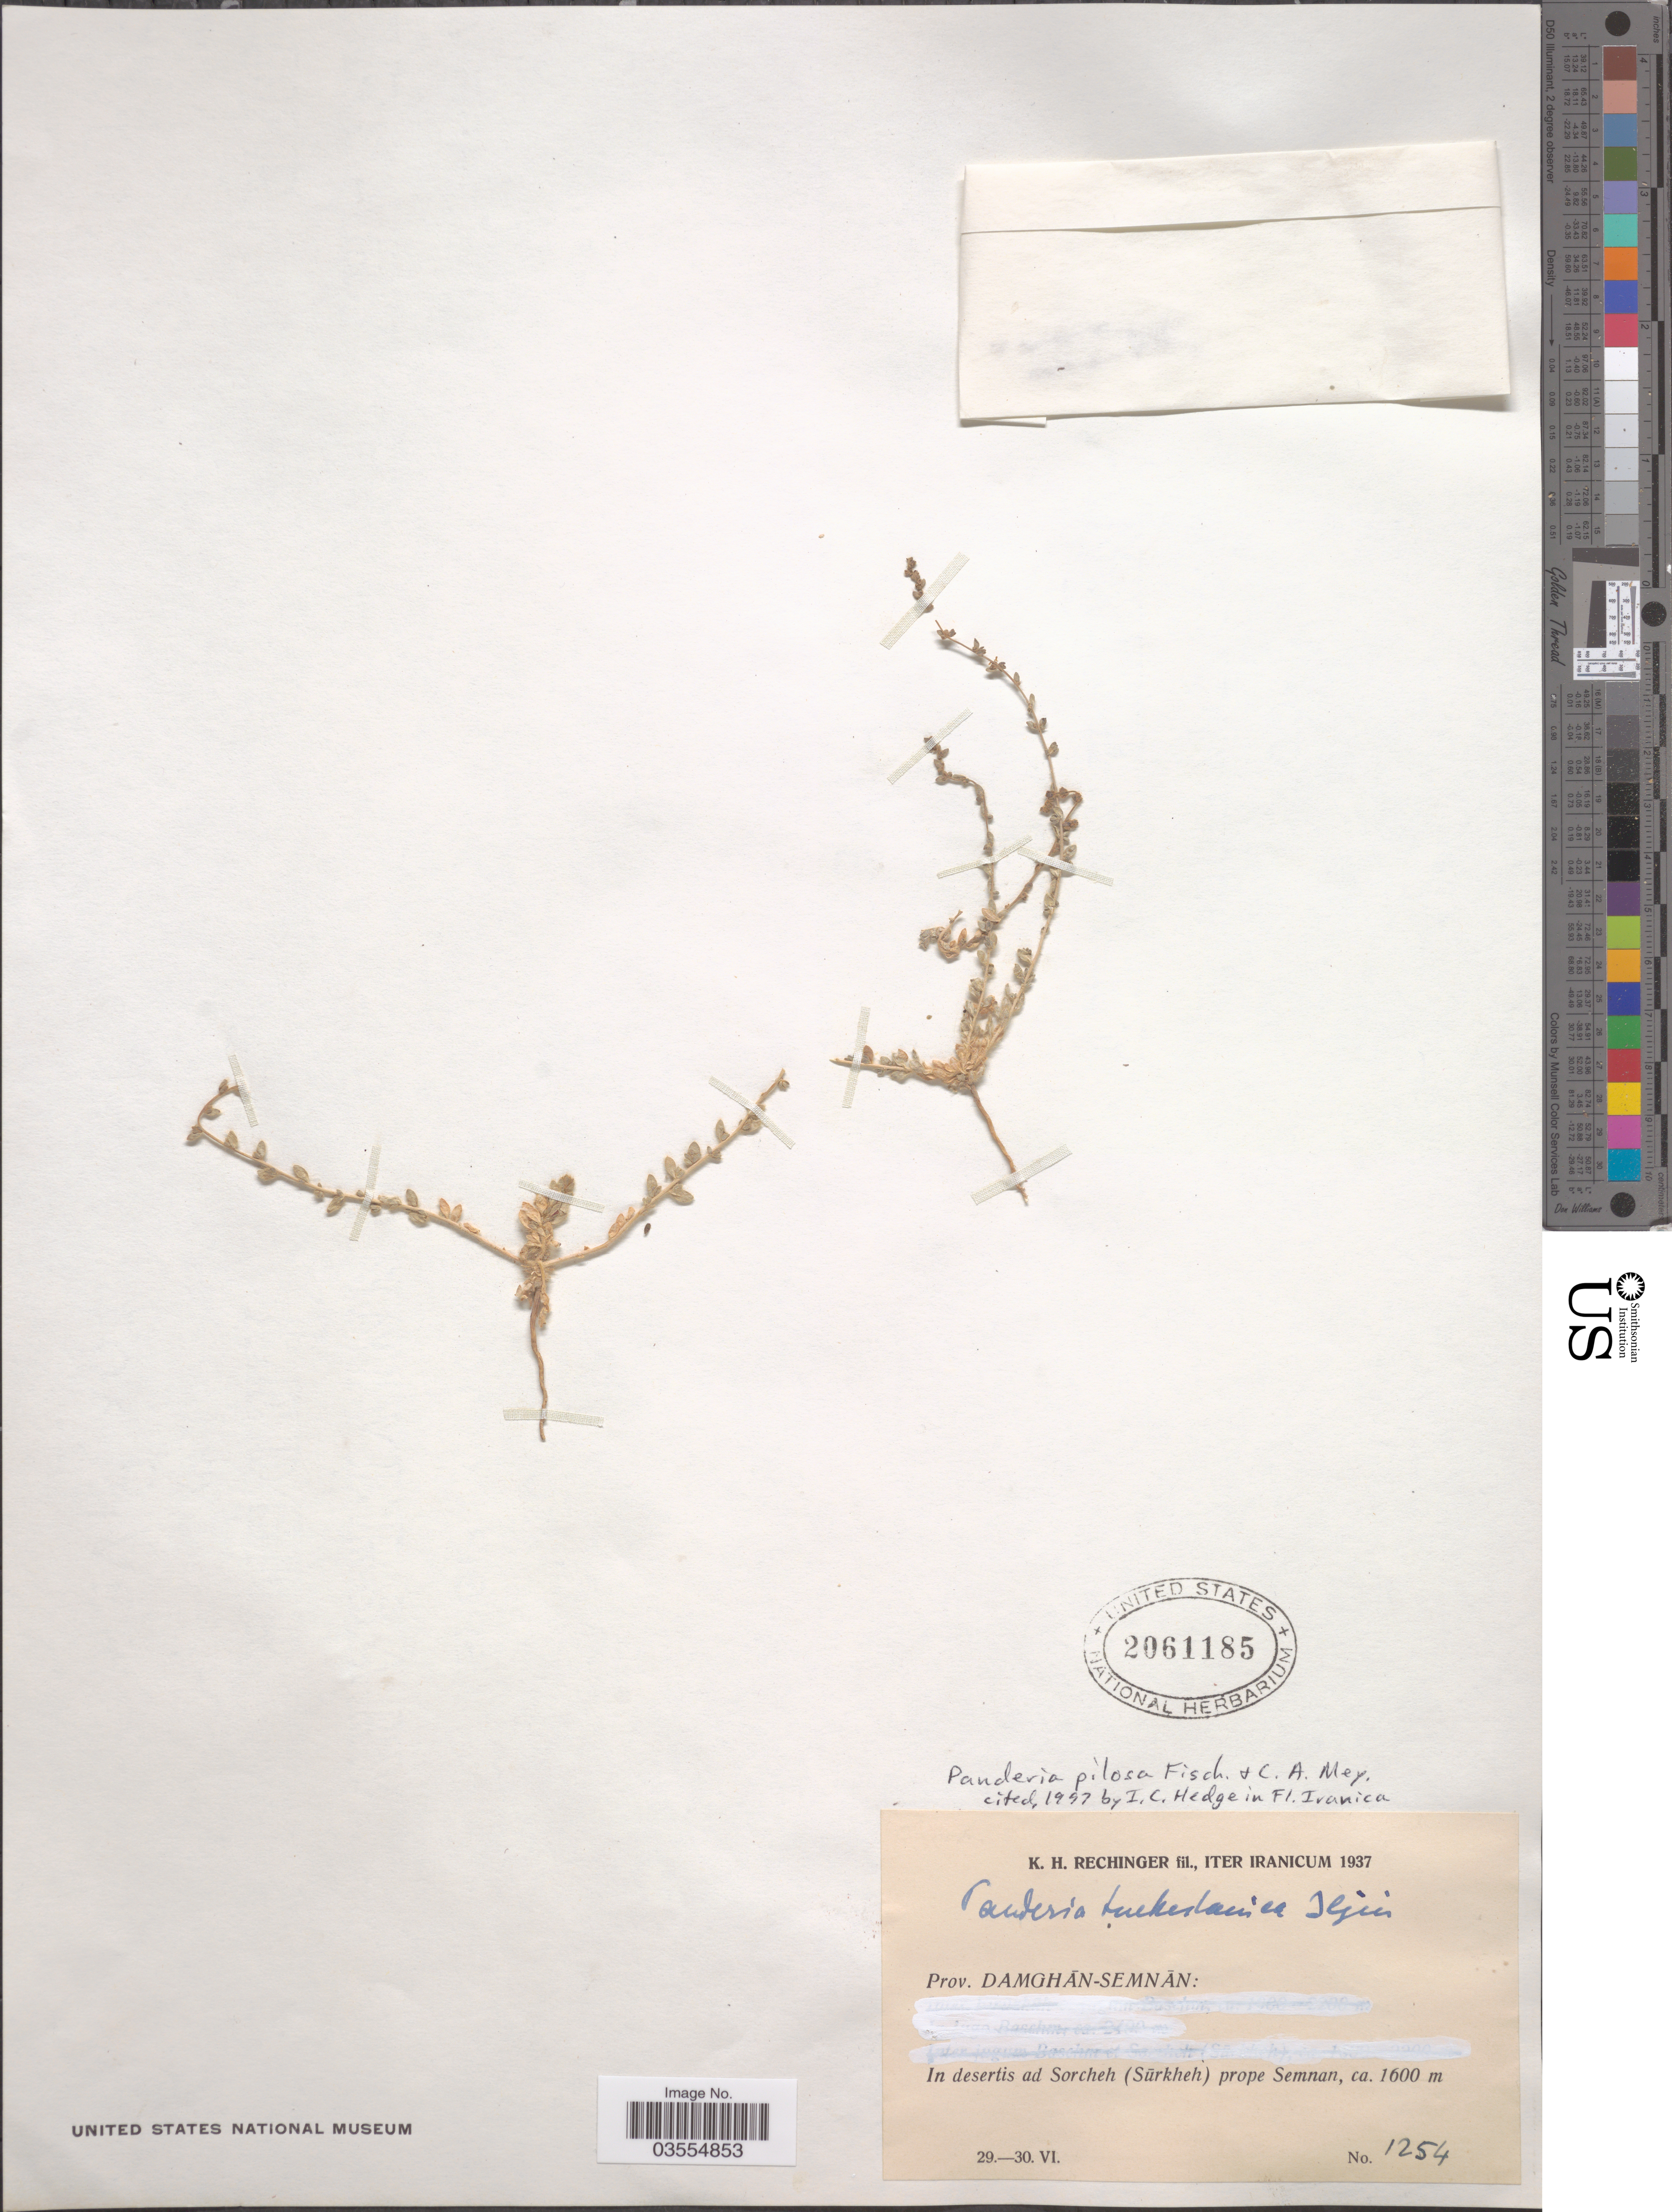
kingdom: Plantae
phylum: Tracheophyta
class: Magnoliopsida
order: Caryophyllales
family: Amaranthaceae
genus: Bassia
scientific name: Bassia pilosa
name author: (Fisch. & C.A. Mey.) Freitag & G. Kadereit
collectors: K. H. Rechinger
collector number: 1254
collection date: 1937-06-29/1937-06-30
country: Iran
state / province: Semnan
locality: Prov. Damghan-Semnan: In desertis ad Sorcheh (Surkheh) prope Semnan.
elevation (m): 1600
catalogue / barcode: US 2061185